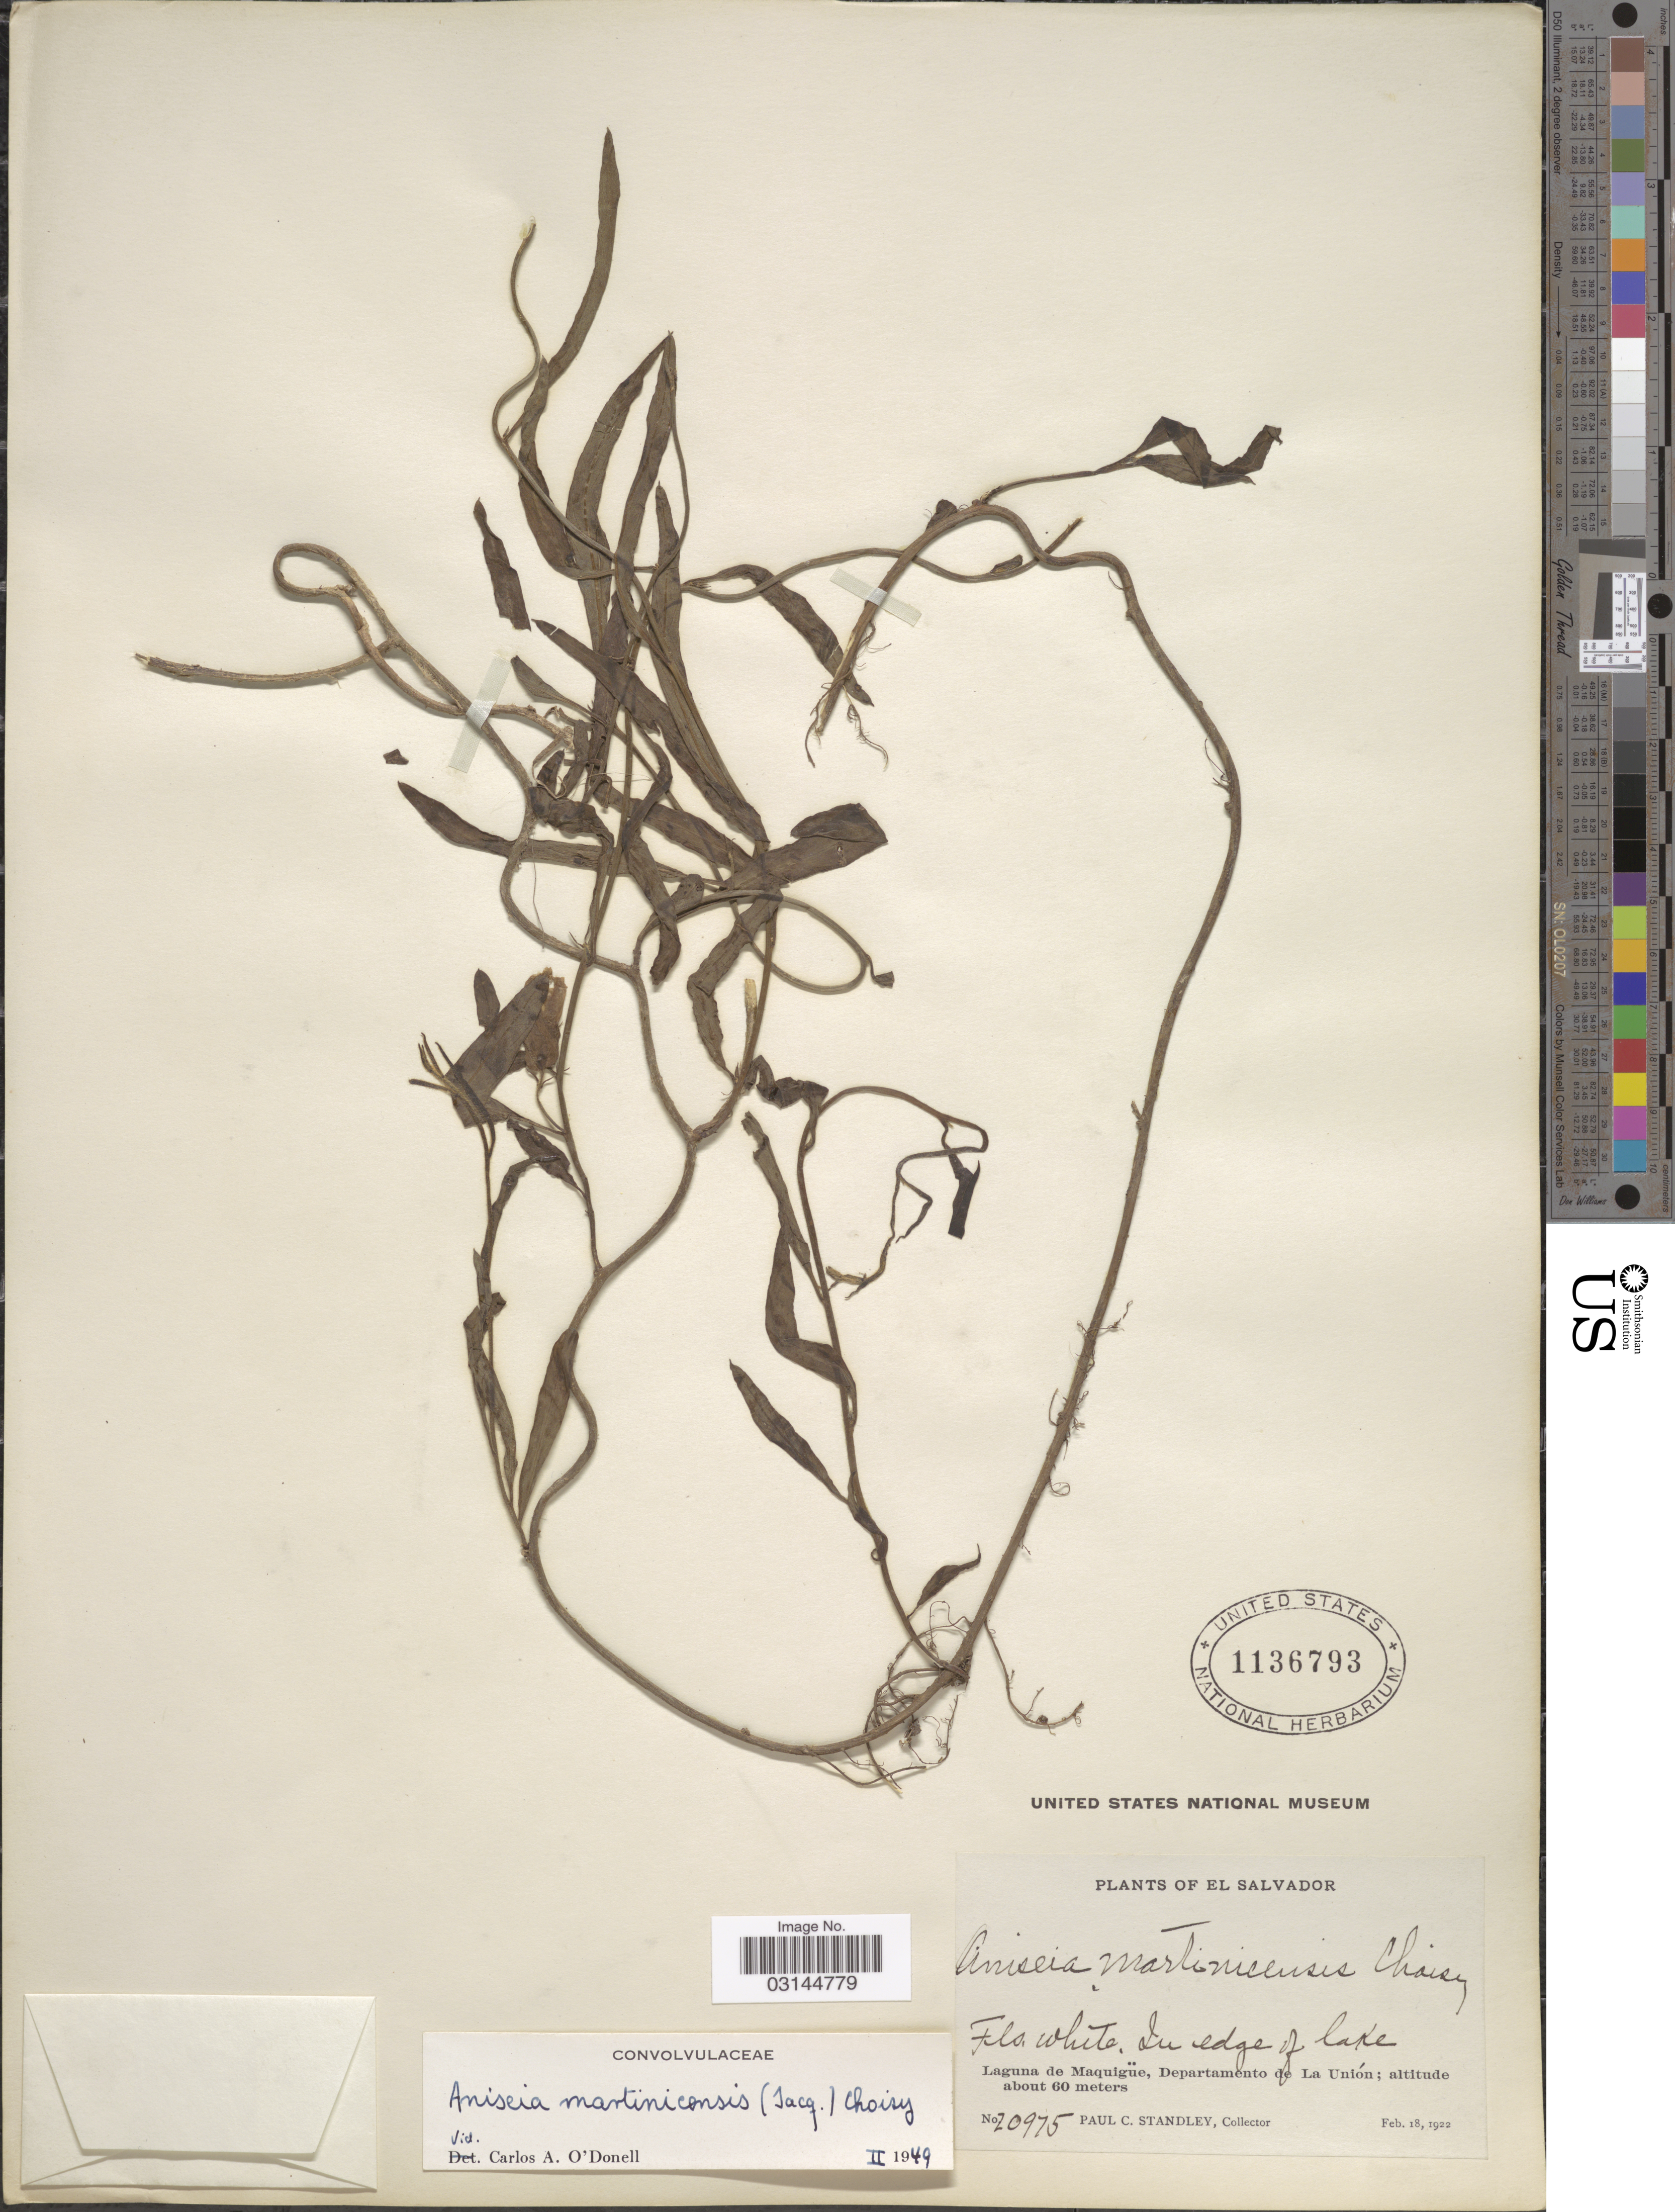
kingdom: Plantae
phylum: Tracheophyta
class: Magnoliopsida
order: Solanales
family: Convolvulaceae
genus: Aniseia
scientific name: Aniseia martinicensis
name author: (Jacq.) Choisy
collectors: P. C. Standley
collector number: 20975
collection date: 1922-02-18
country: El Salvador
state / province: La Union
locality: Laguna de Maquigüe, Departamento de La Union.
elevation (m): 60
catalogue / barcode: US 1136793